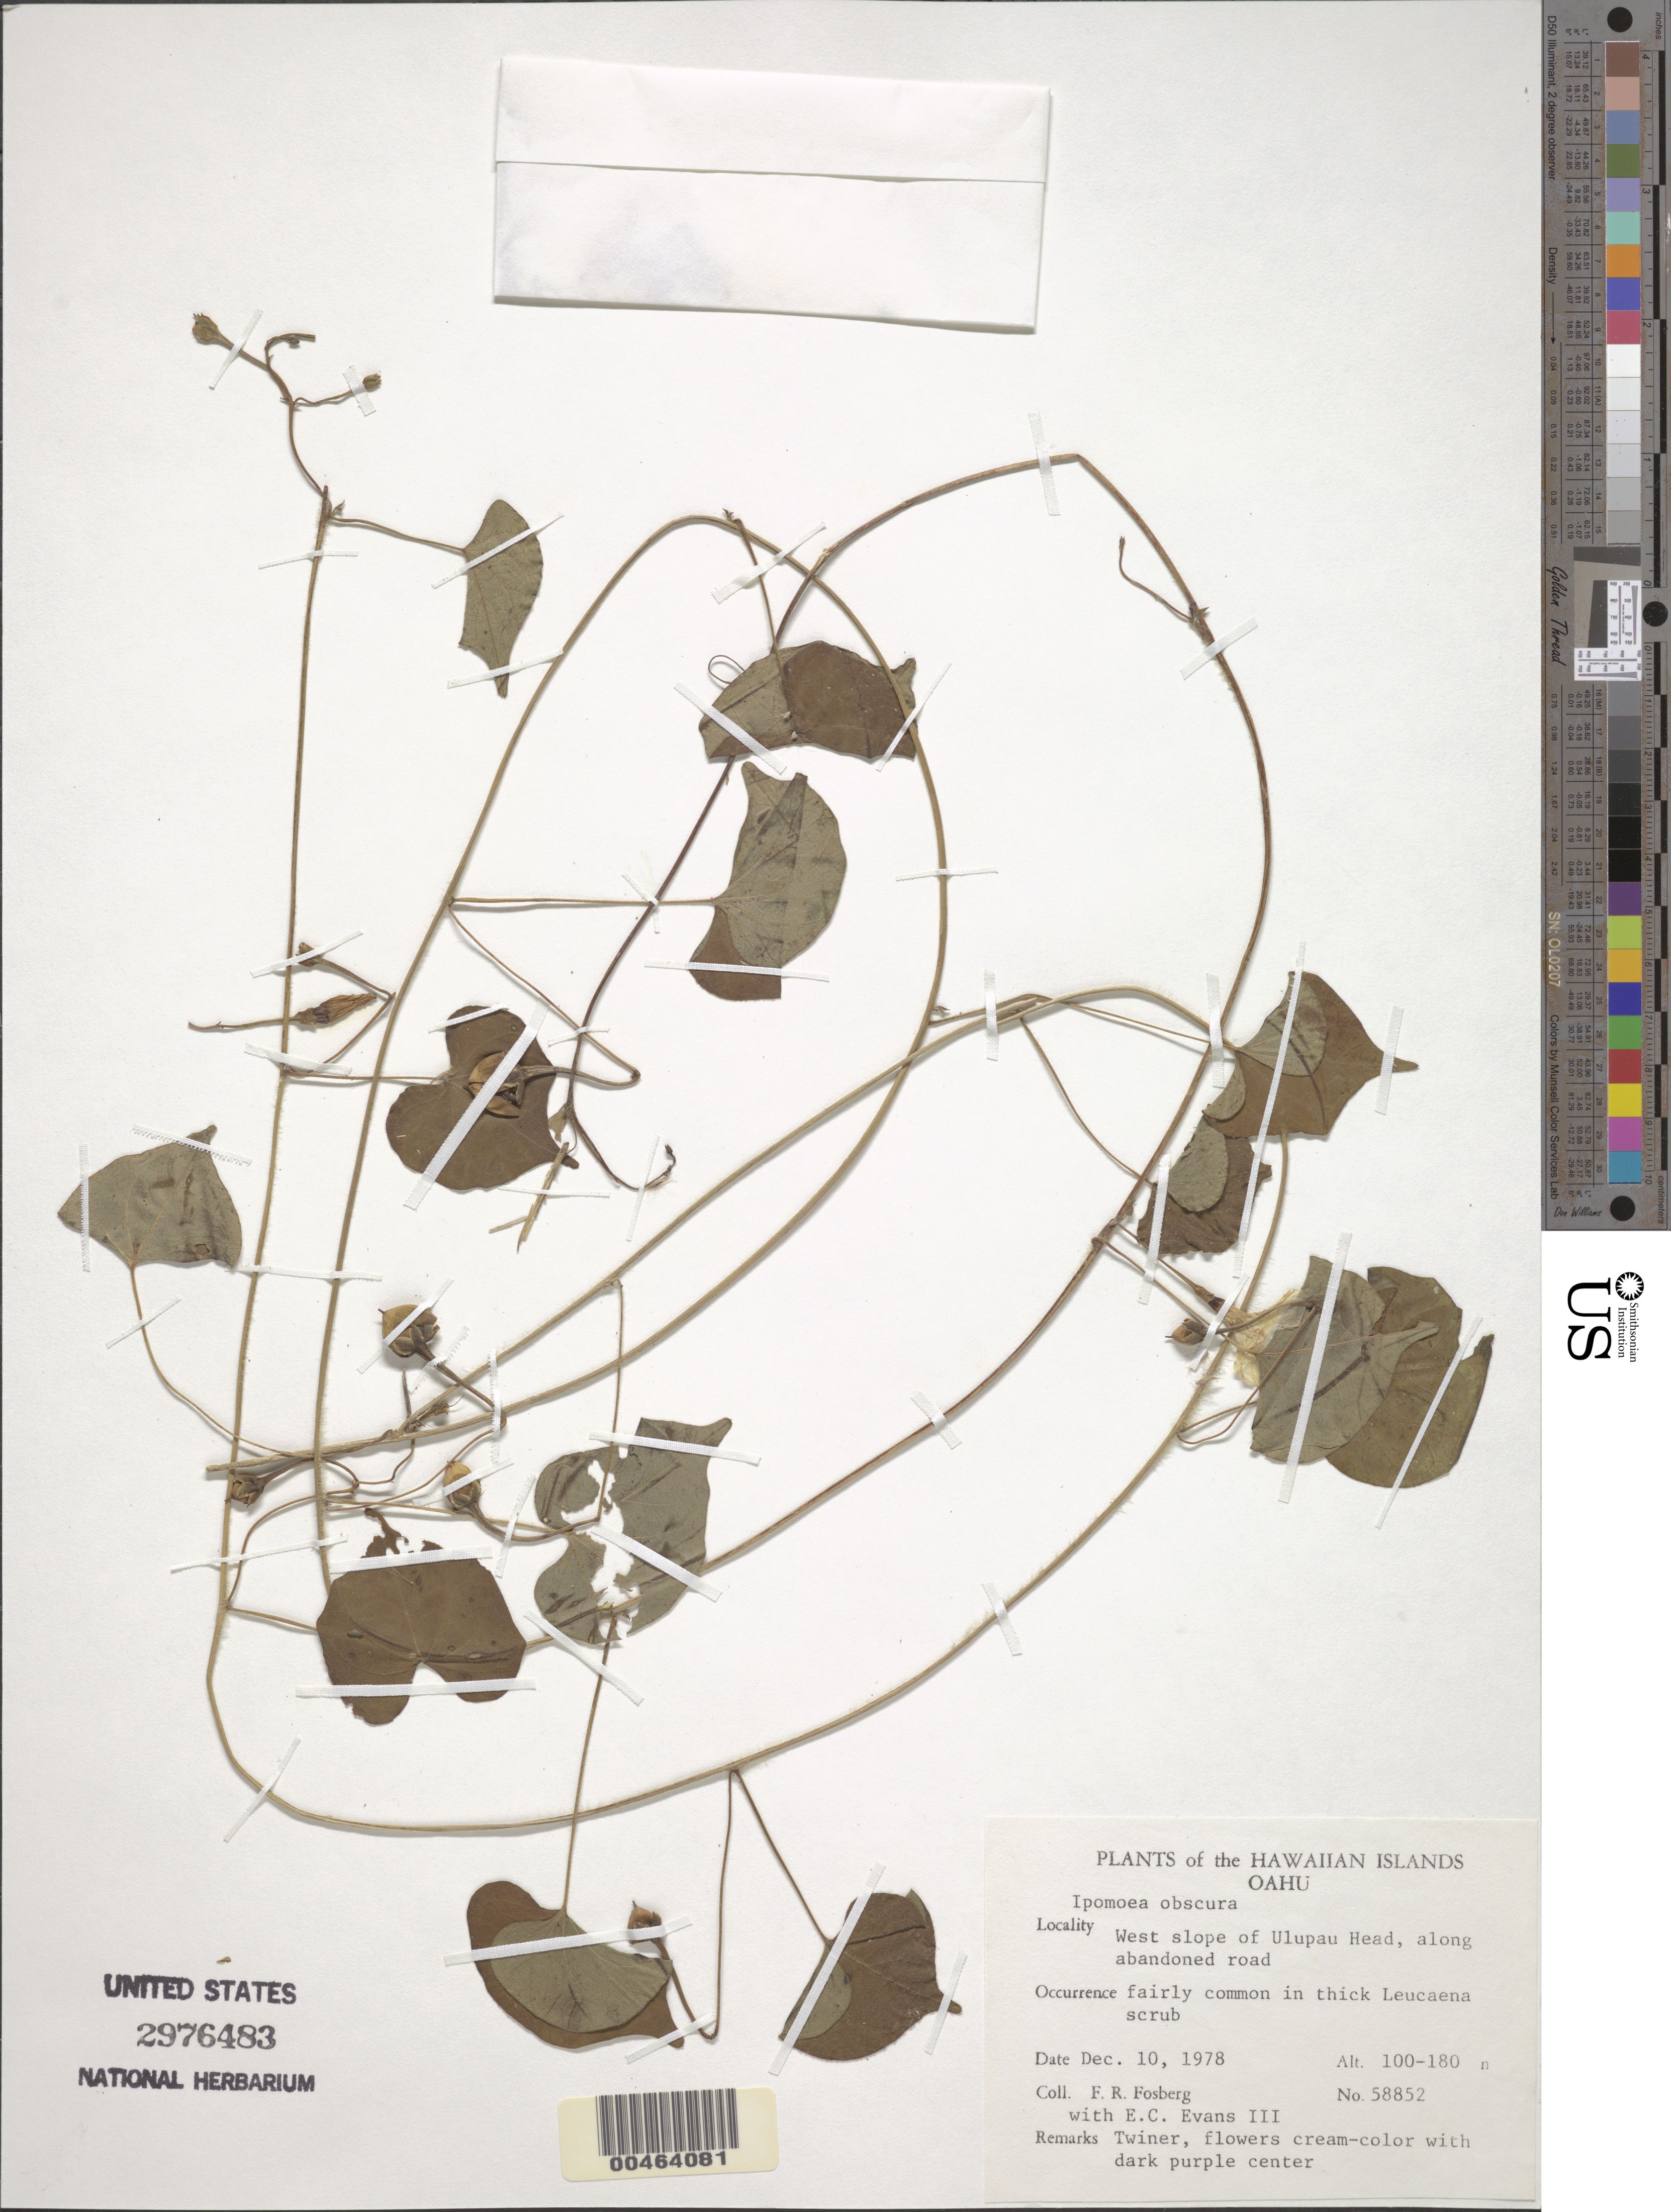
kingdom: Plantae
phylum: Tracheophyta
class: Magnoliopsida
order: Solanales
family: Convolvulaceae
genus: Ipomoea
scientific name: Ipomoea obscura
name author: (L.) Ker Gawl.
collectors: F. R. Fosberg & E. C. Evans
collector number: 58852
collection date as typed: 10 Dec 1978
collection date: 1978-12-10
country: United States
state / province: Hawaii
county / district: Honolulu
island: Oahu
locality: West slope of Uluapau Head, along abandoned road.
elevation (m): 100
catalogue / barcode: US 2976483